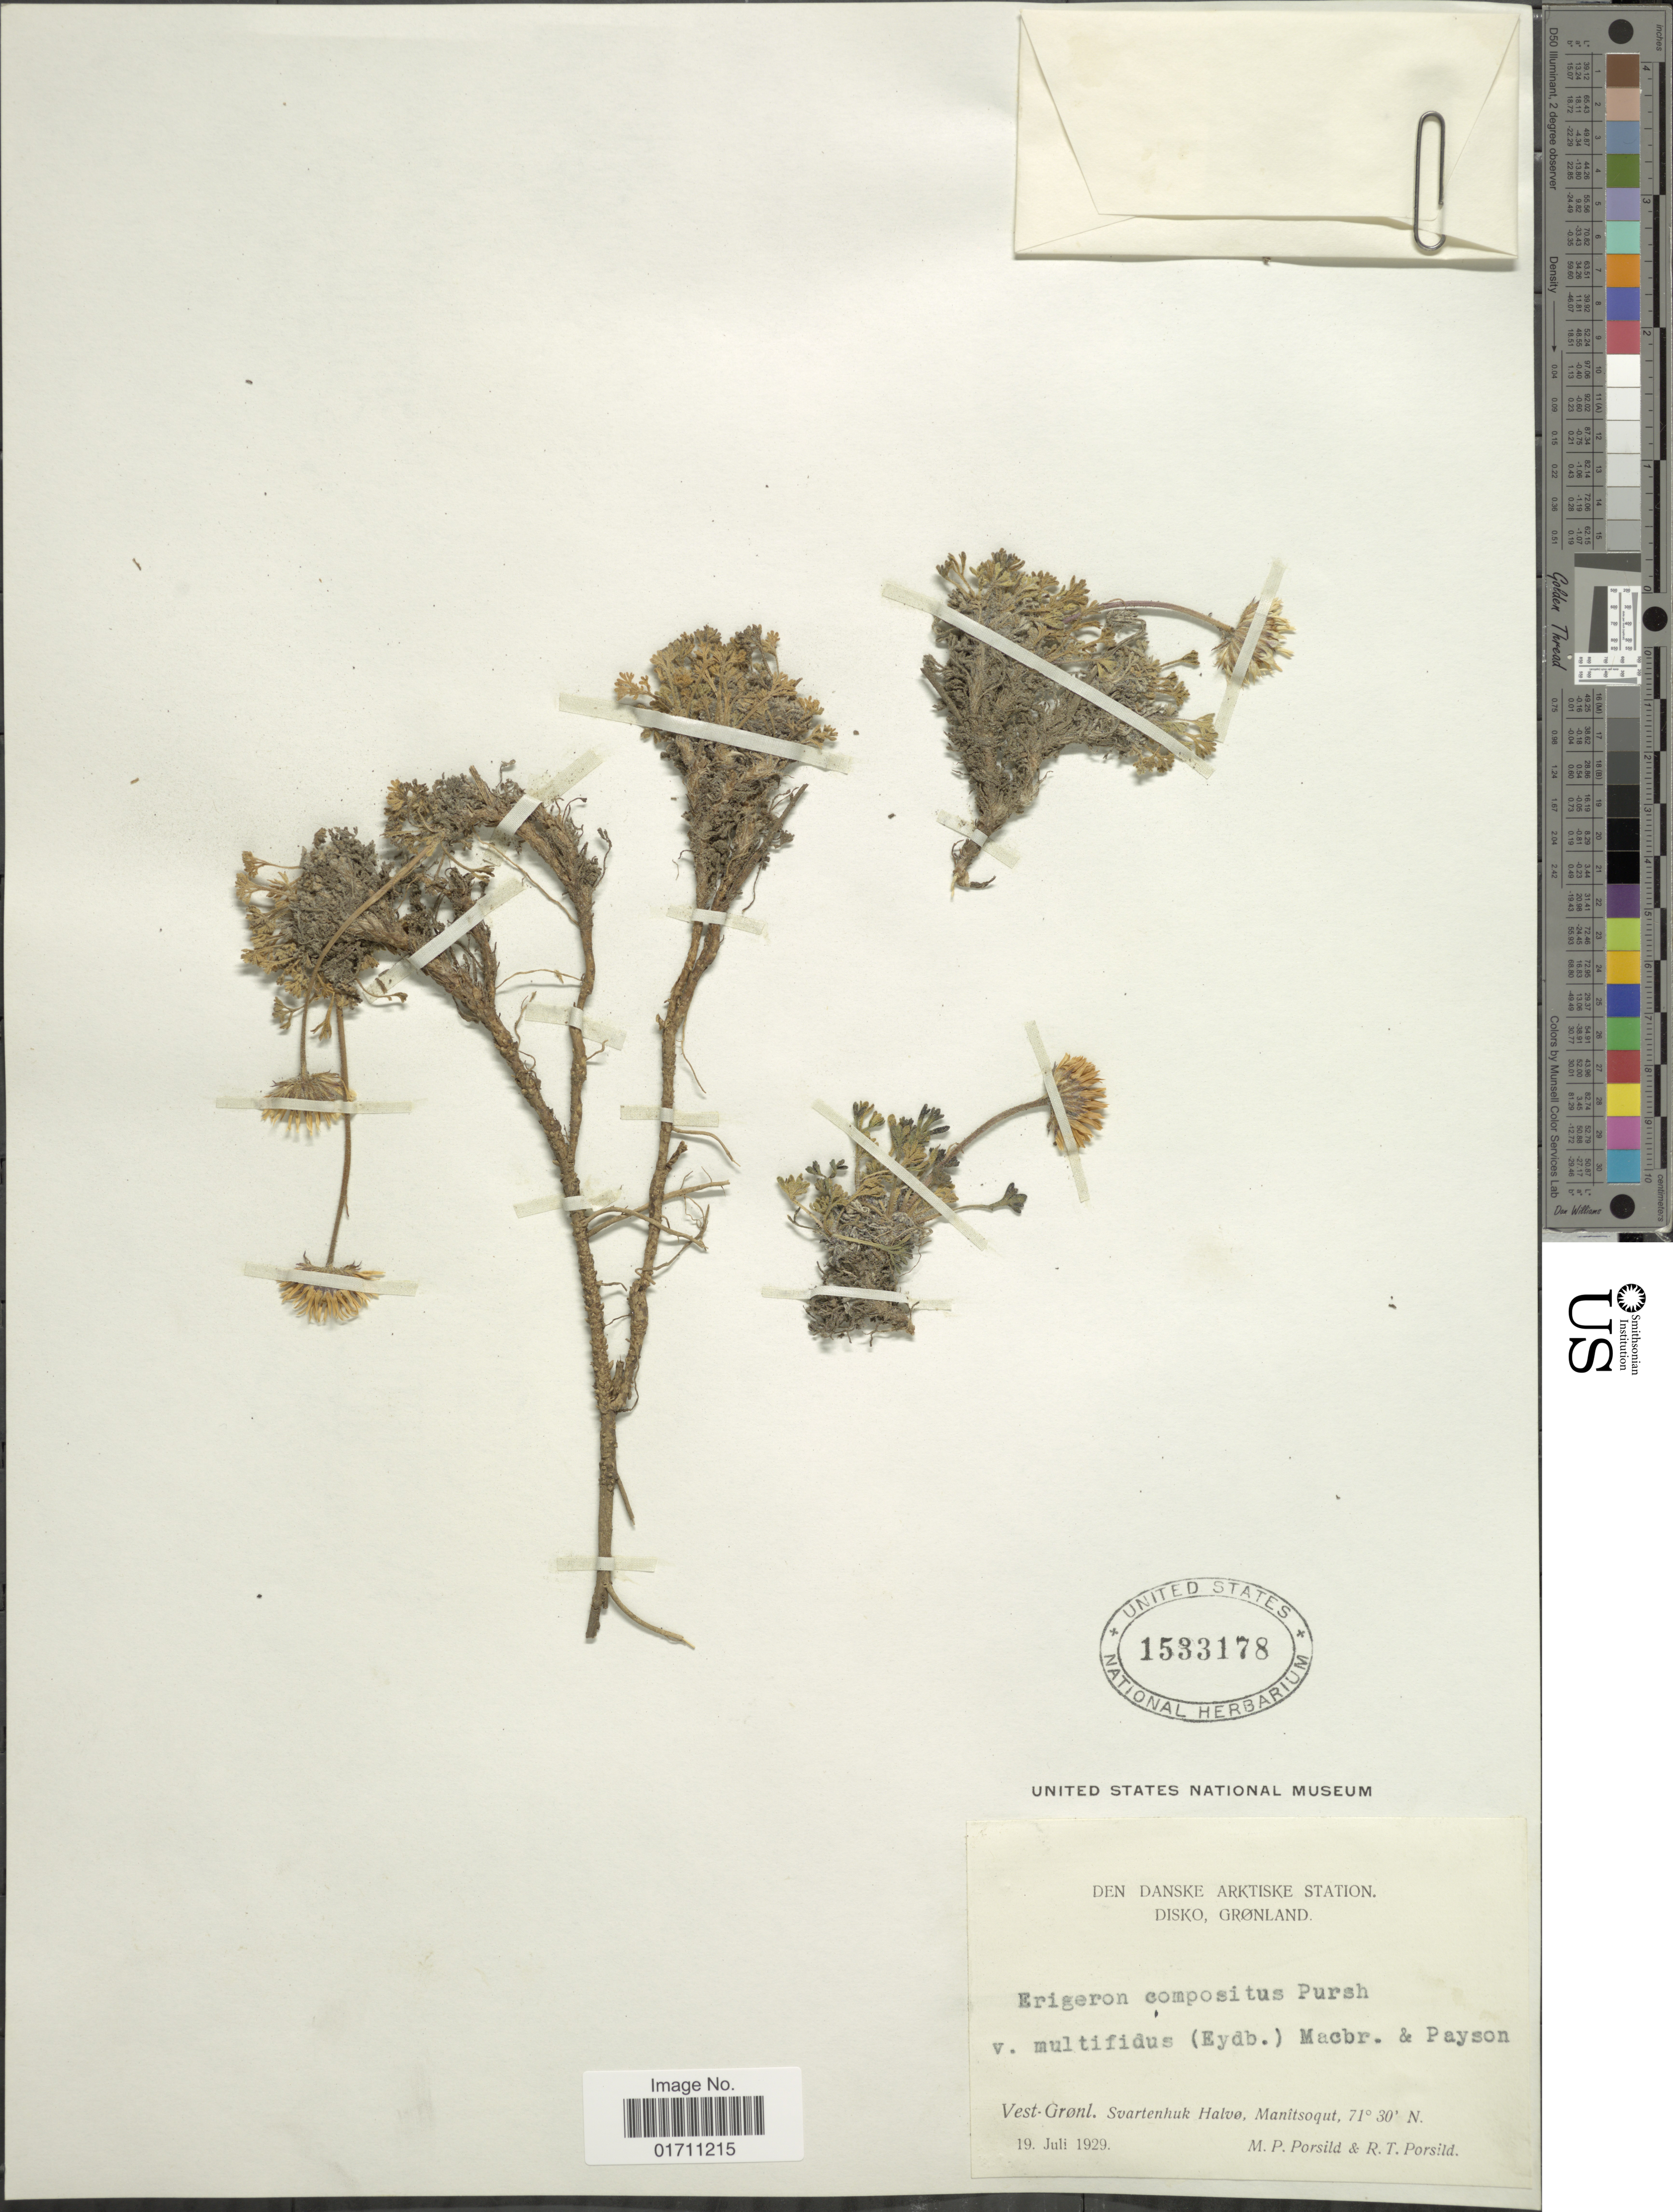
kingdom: Plantae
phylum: Tracheophyta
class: Magnoliopsida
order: Asterales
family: Asteraceae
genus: Erigeron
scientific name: Erigeron compositus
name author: Pursh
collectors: M. P. Porsild & R. T. Porsild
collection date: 1929-07-19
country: Greenland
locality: Den Danske Arktiske Station, Disko, Vest-Grønl. Svartenhuk Halvø, Manitsoqut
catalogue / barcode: US 1533178